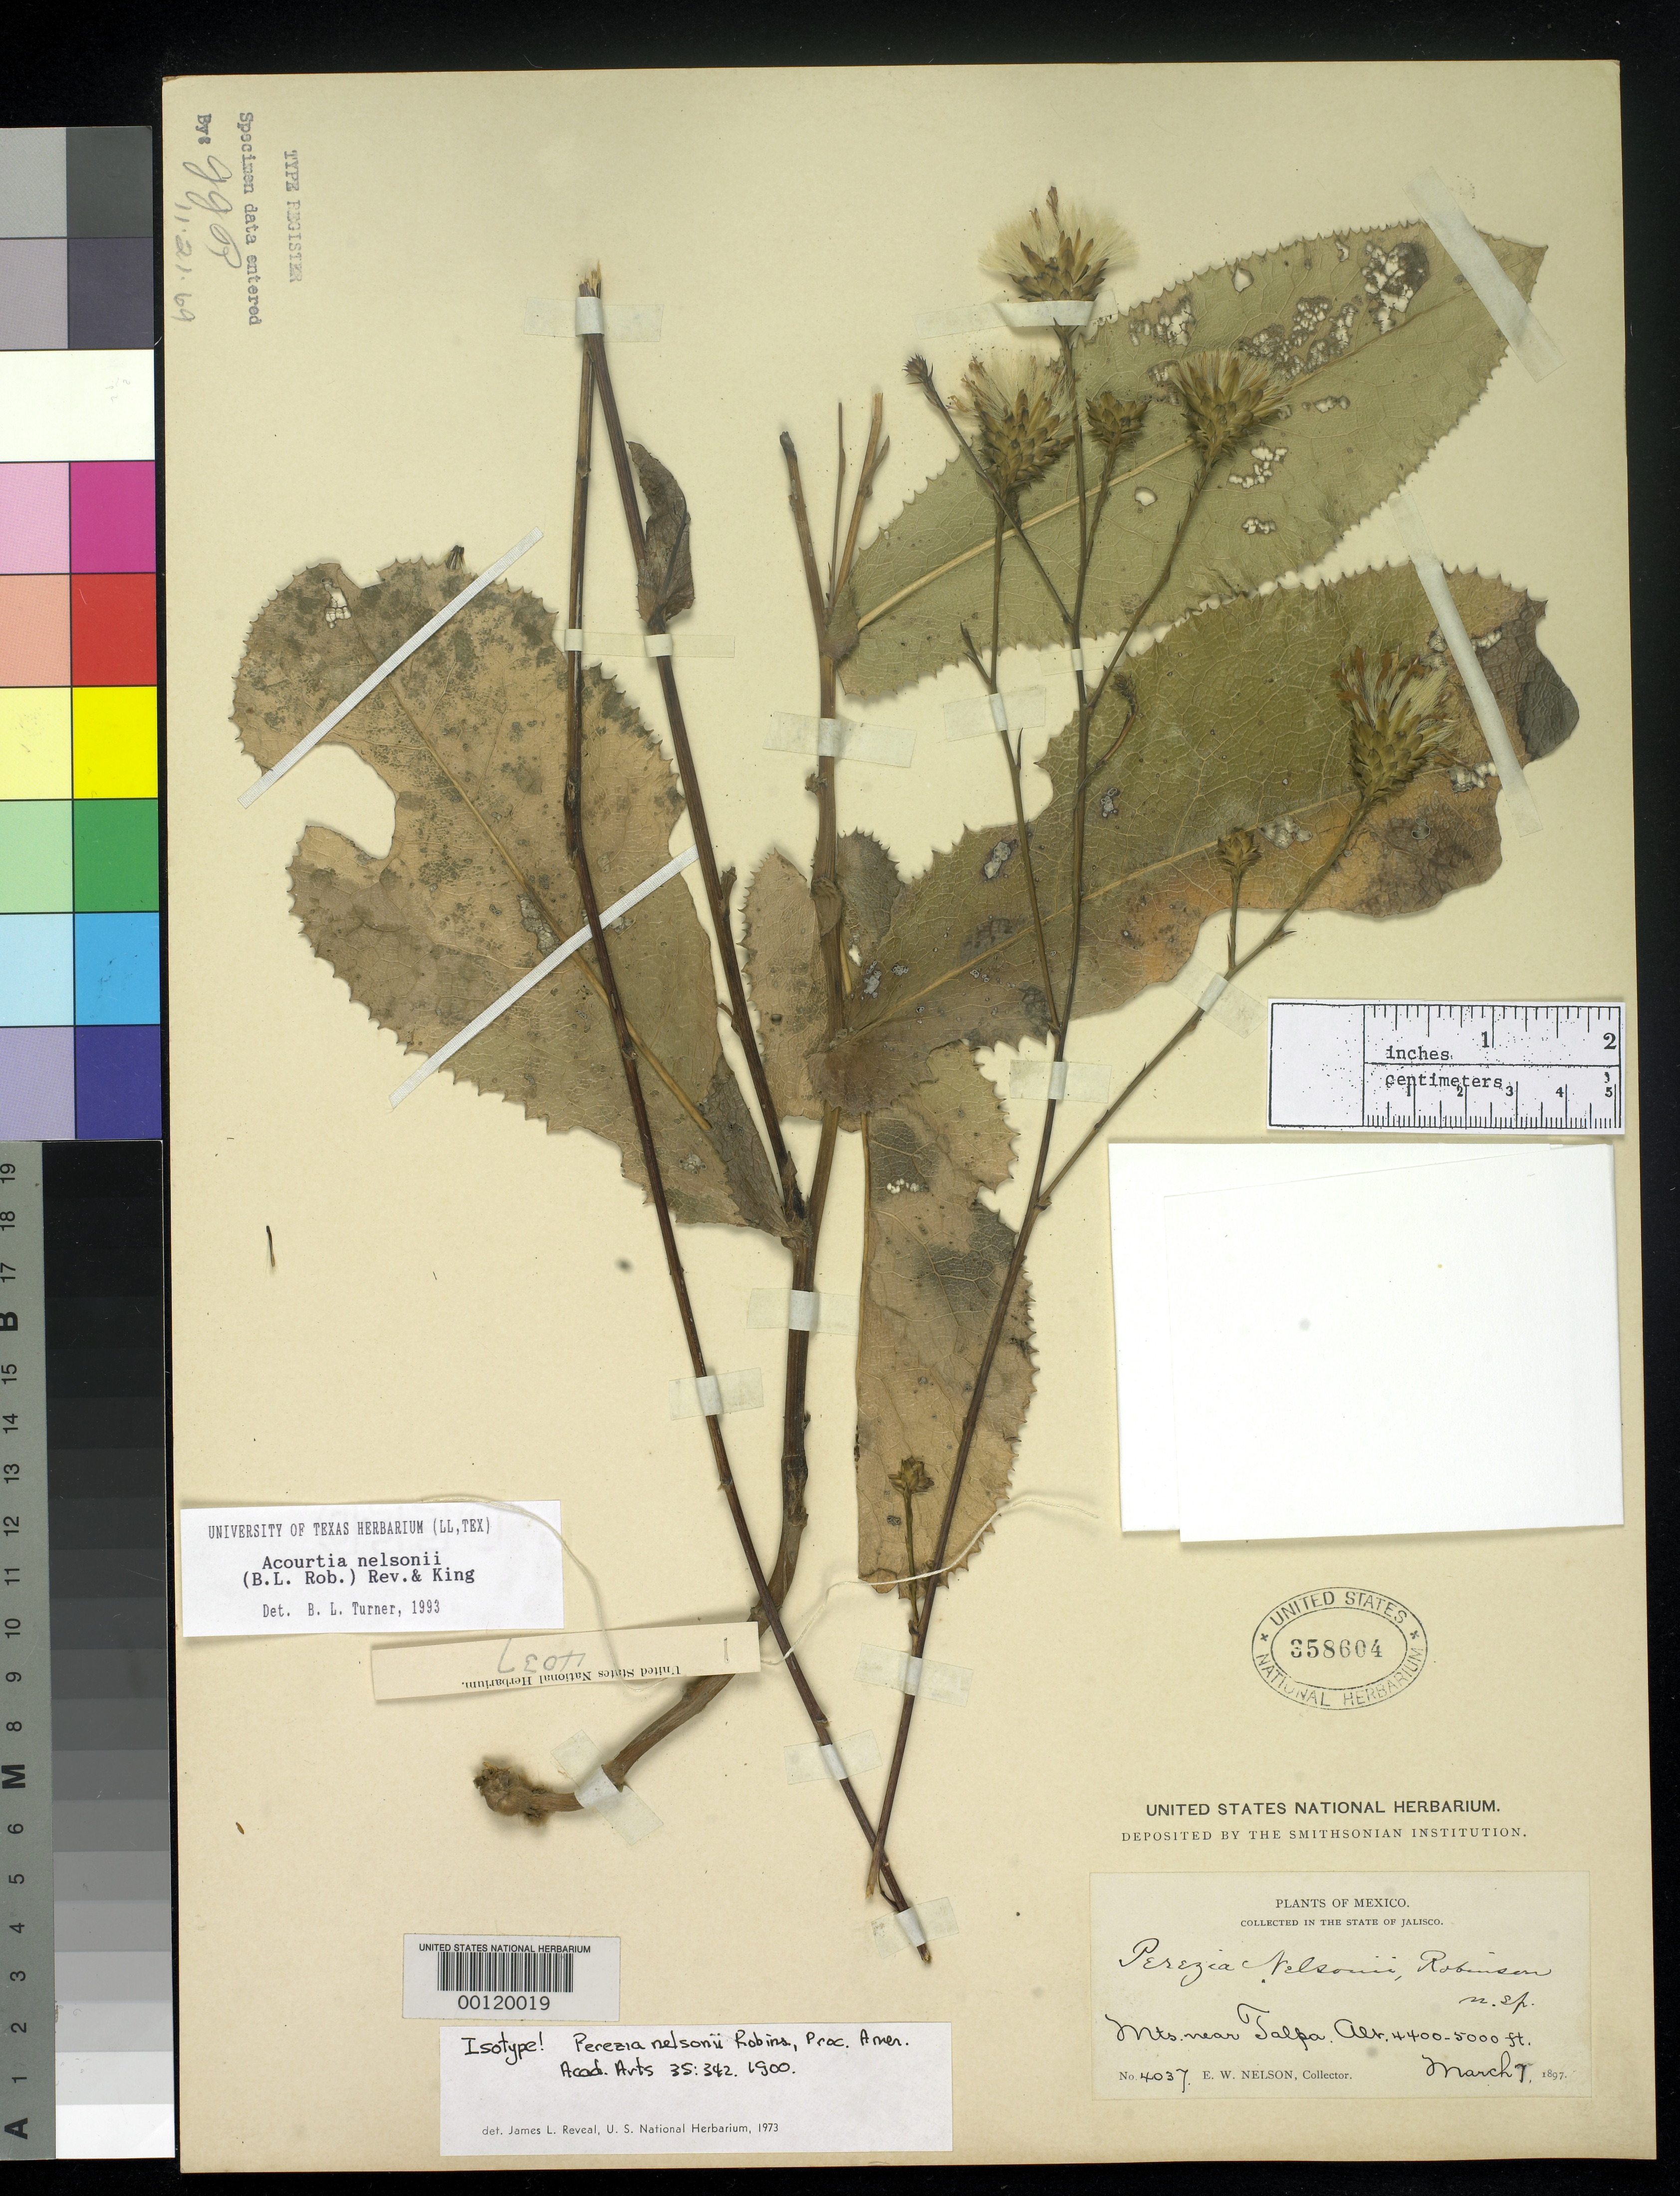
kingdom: Plantae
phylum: Tracheophyta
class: Magnoliopsida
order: Asterales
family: Asteraceae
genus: Perezia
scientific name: Perezia nelsonii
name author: B.L. Rob.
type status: Isotype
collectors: E. W. Nelson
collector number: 4037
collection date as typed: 07 Mar 1897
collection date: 1897-03-07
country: Mexico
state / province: Jalisco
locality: Mountains near Talpa.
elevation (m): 1400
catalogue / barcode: US 358604